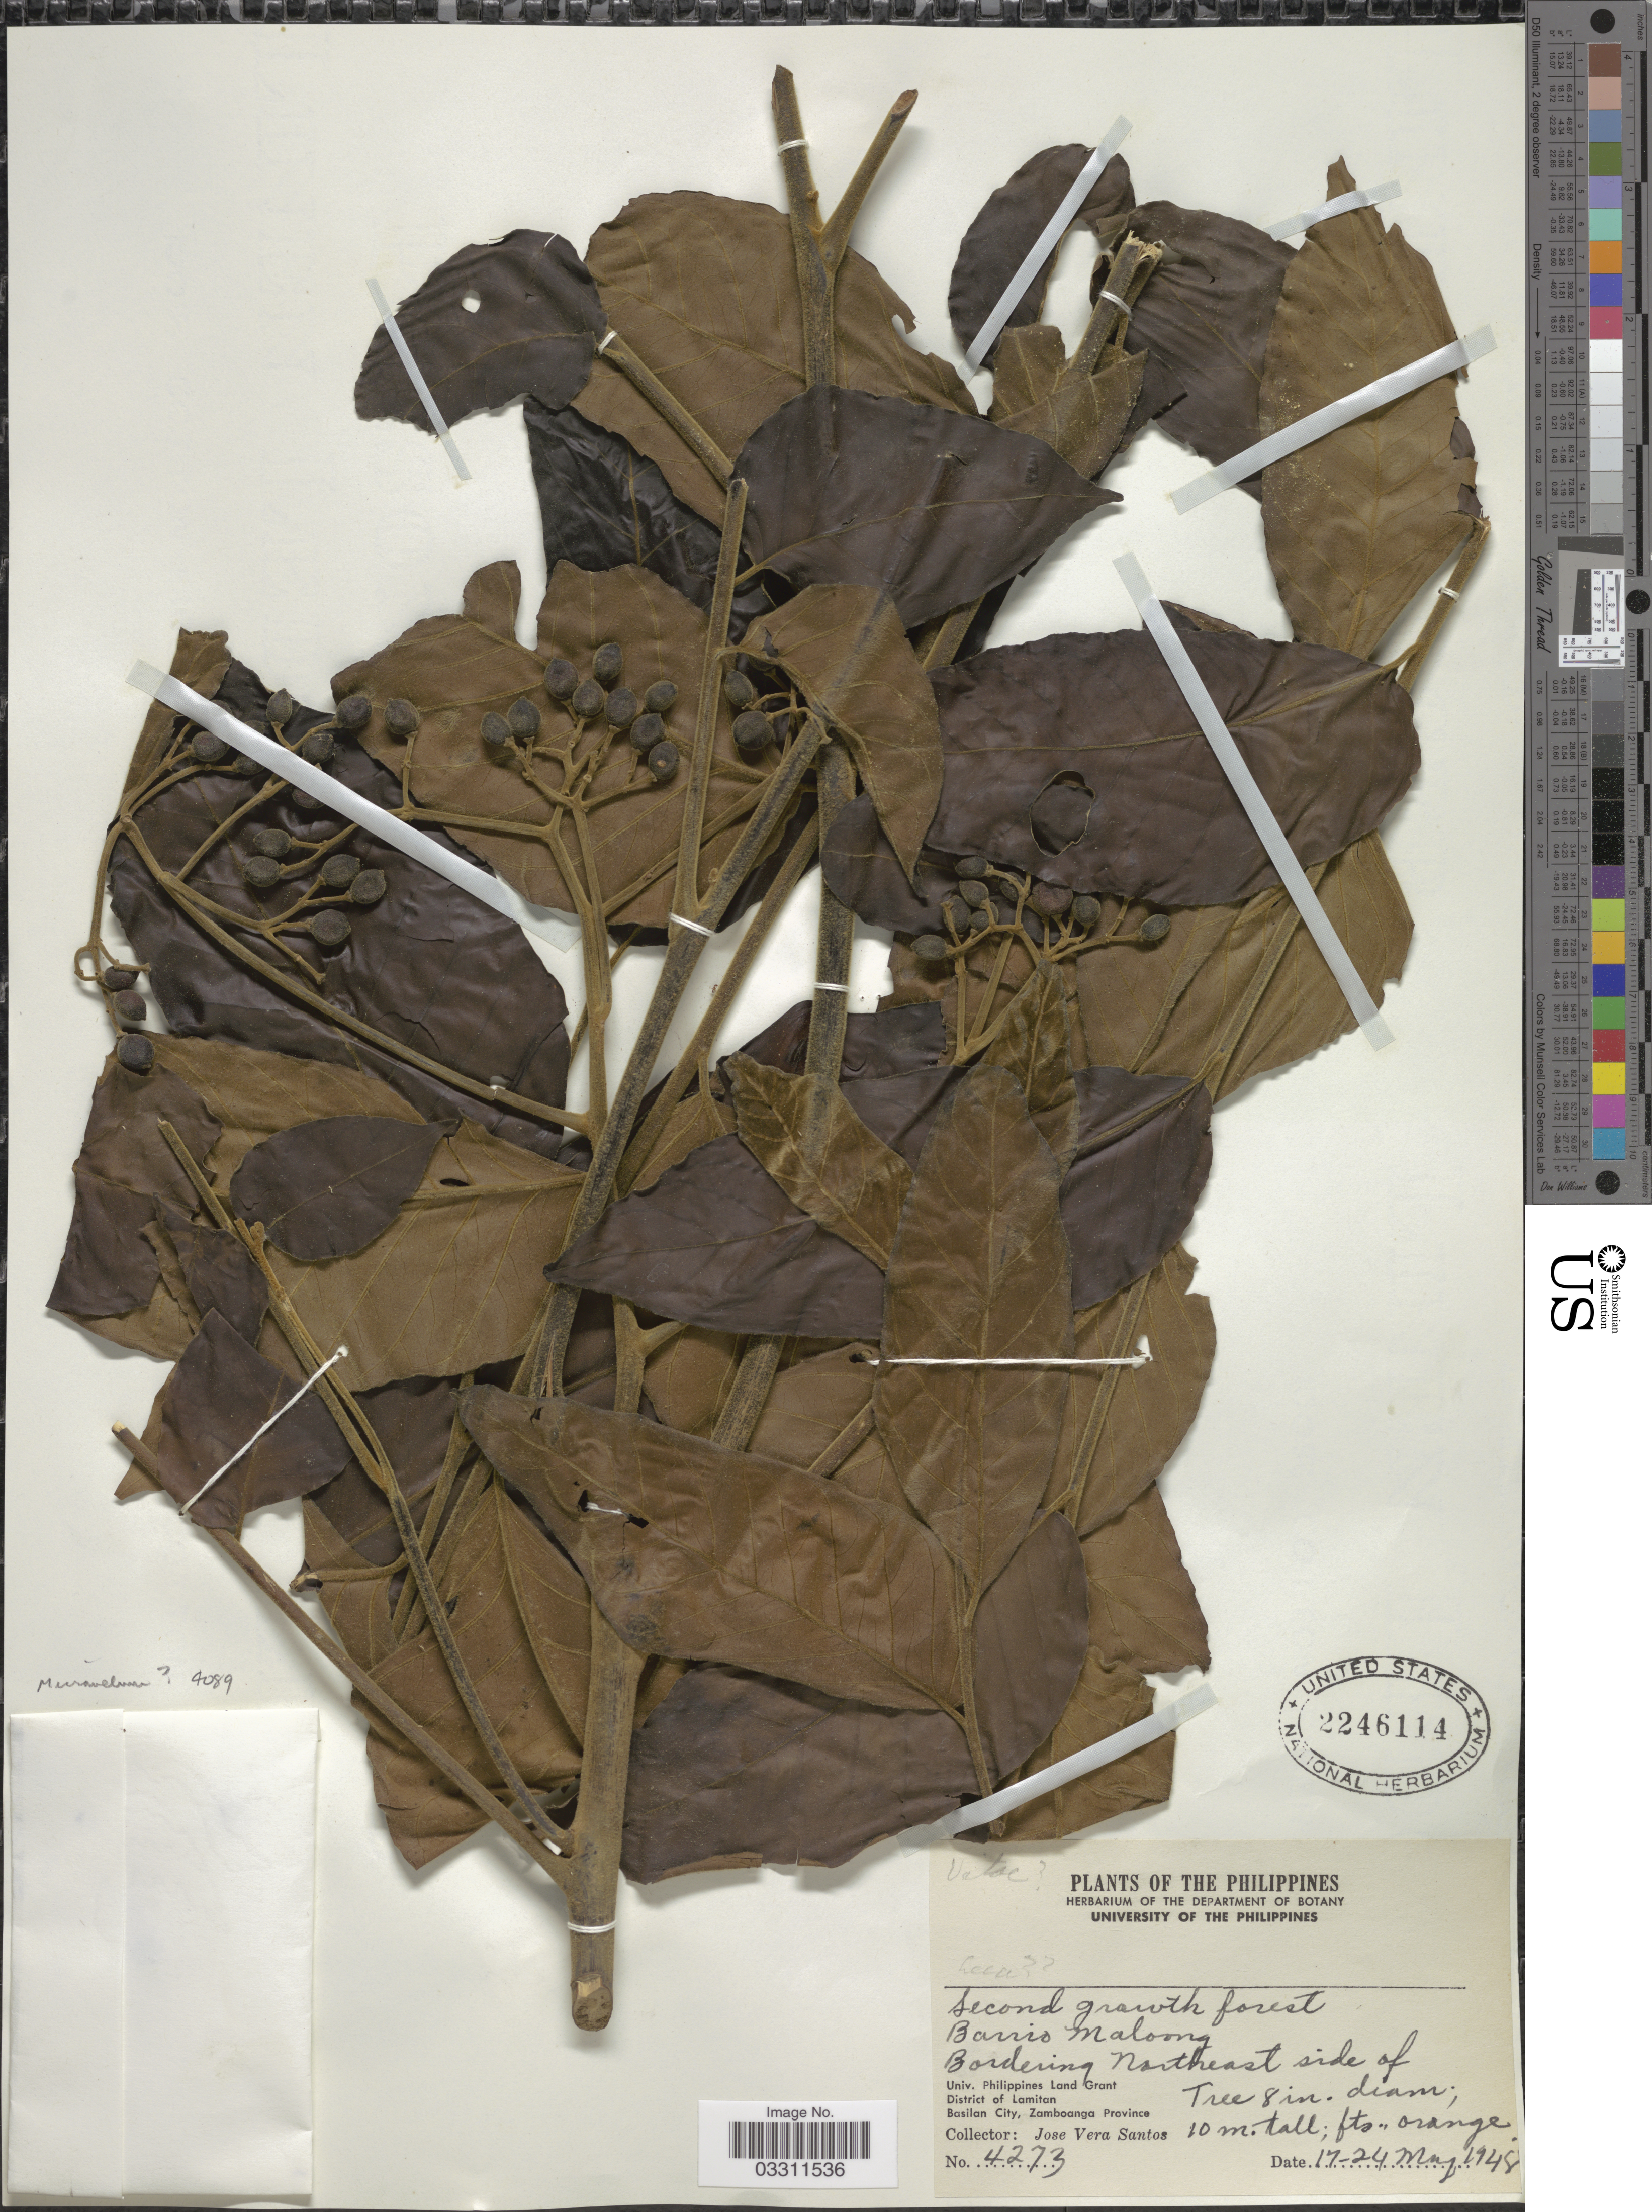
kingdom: Plantae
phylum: Tracheophyta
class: Magnoliopsida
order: Sapindales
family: Rutaceae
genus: Micromelum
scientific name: Micromelum sp.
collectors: J. V. Santos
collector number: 4273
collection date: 1948-05-17/1948-05-24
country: Philippines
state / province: Muslim Mindanao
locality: Barrio Maloong, Bordering northeast side of Univ. Philippines Land Grant. District of Lamitan. Basilan City, Zamboanga Province.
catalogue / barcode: US 2246114